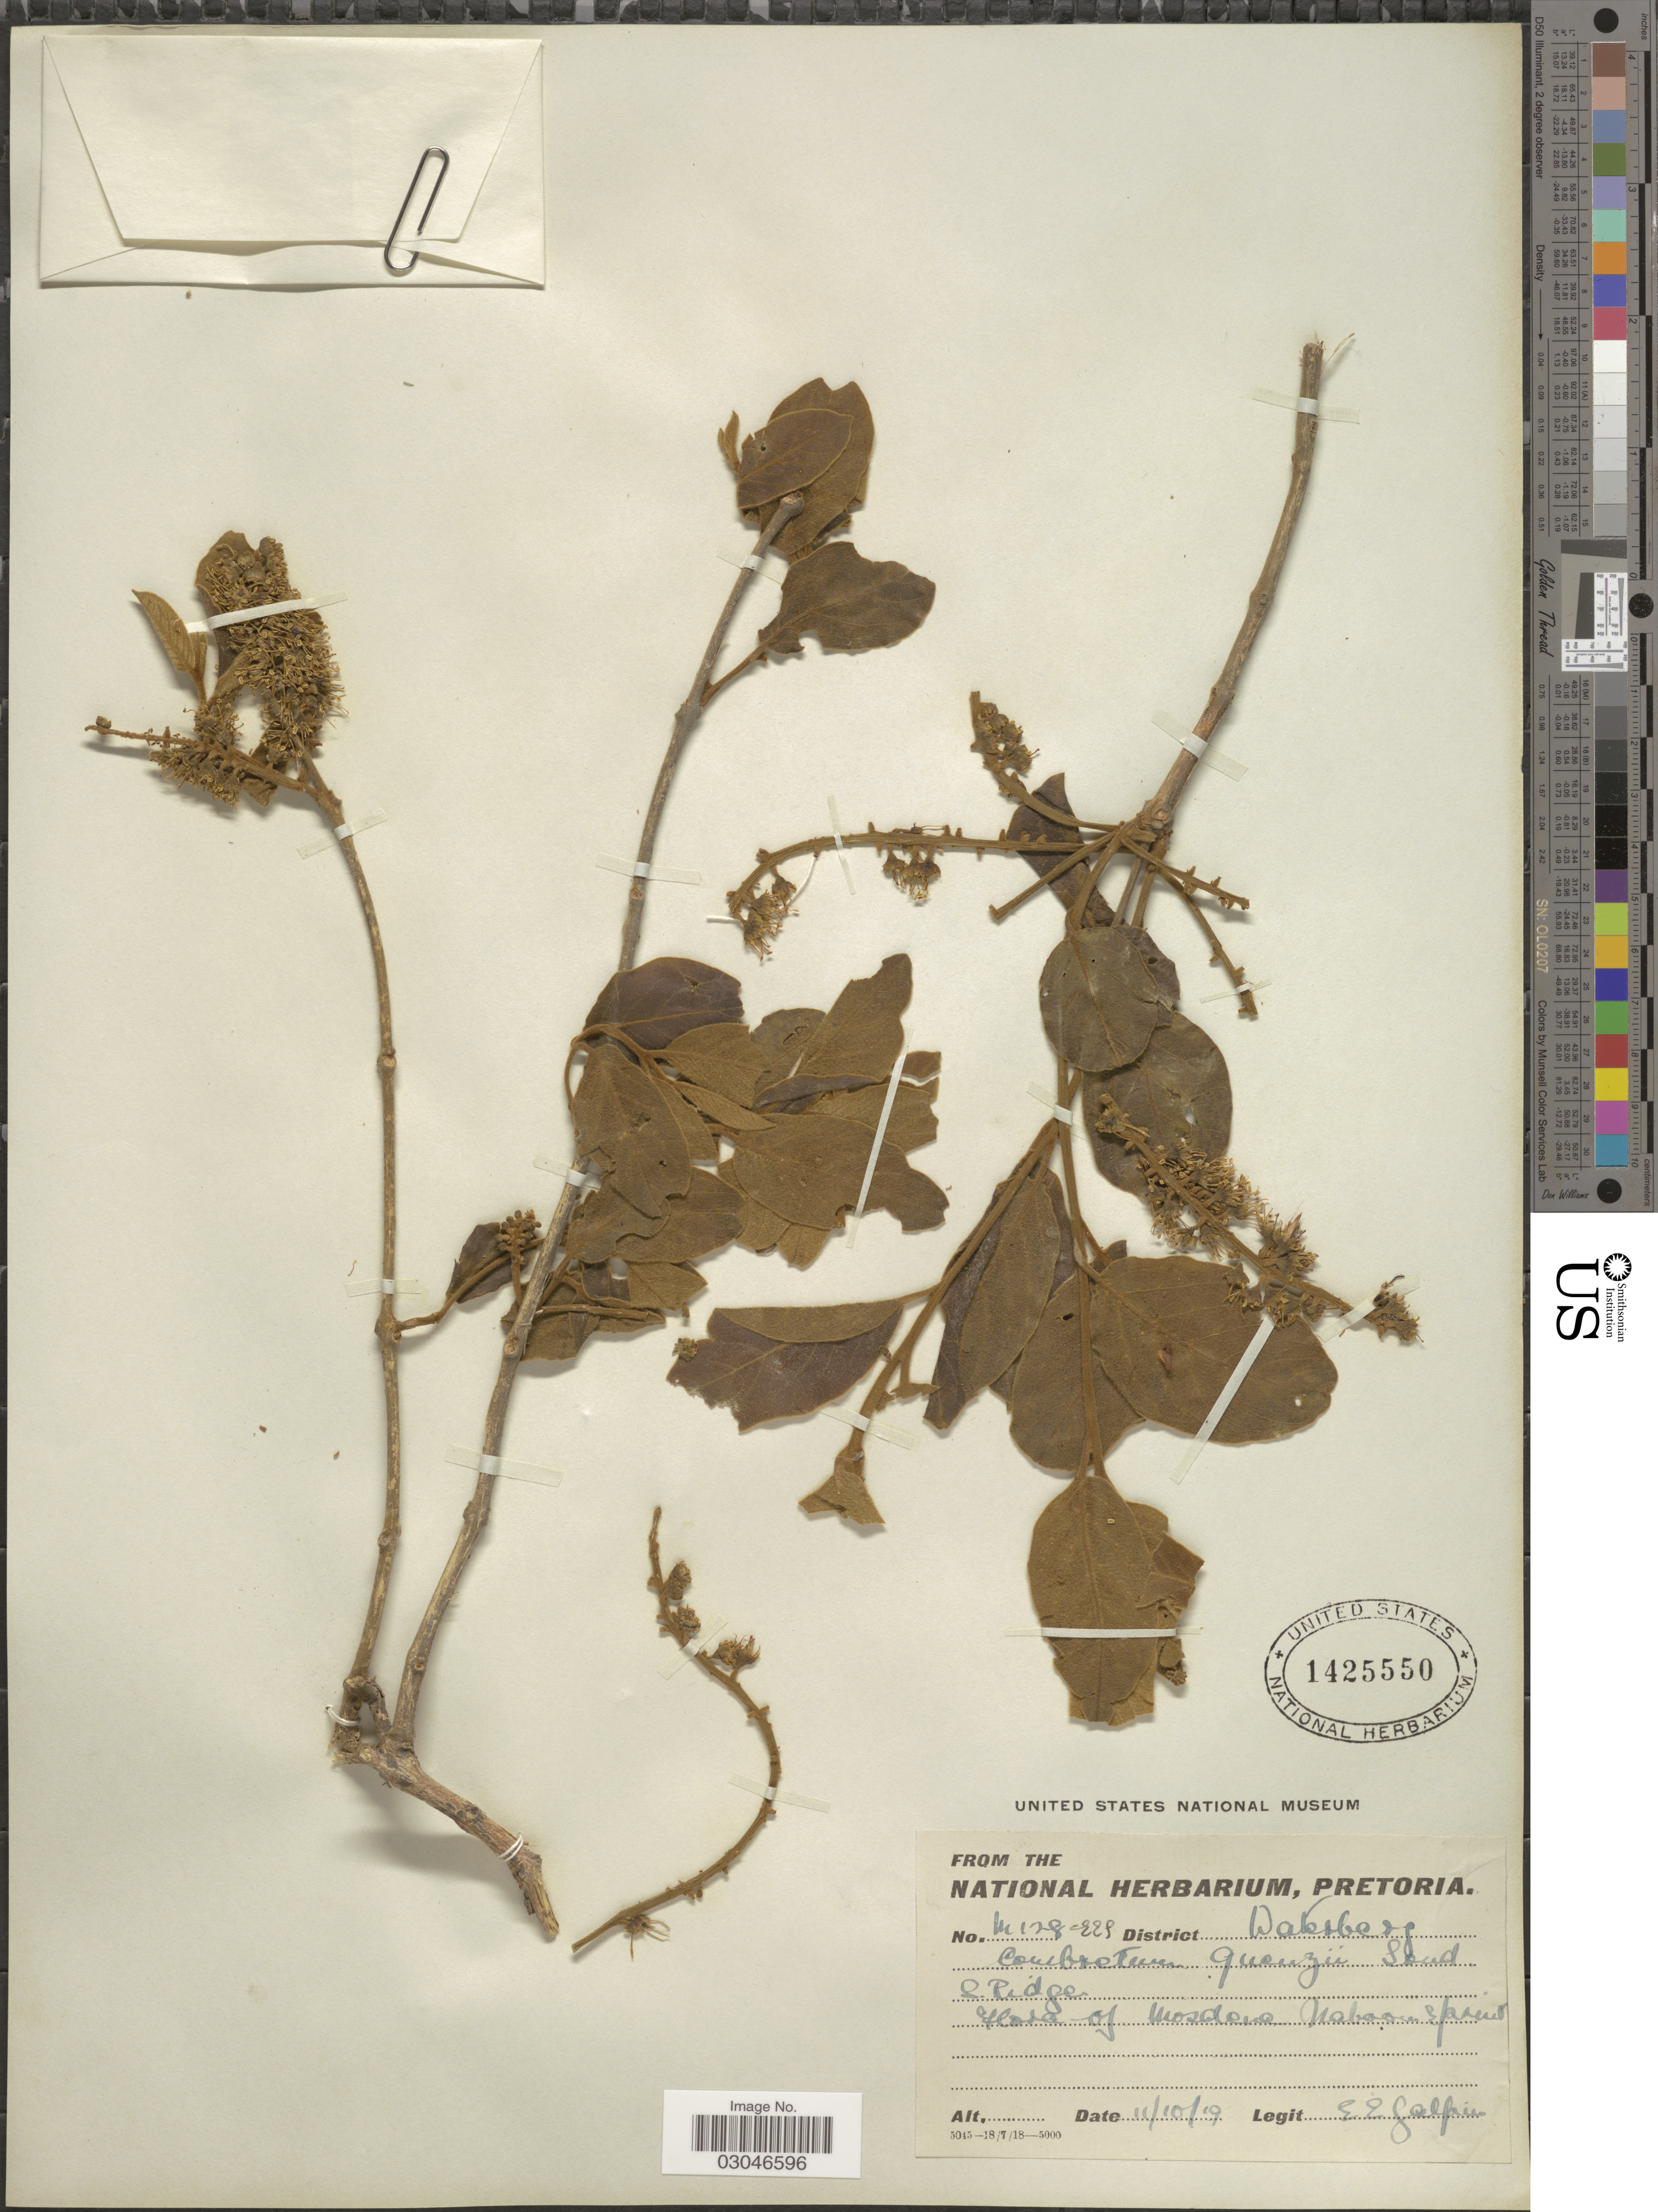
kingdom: Plantae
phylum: Tracheophyta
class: Magnoliopsida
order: Myrtales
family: Combretaceae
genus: Combretum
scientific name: Combretum gueinzii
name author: Sond.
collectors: E. Galpin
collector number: M128-225*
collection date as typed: Transcribed d/m/y: 11/10/19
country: South Africa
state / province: Limpopo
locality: District Dalsberg. Mosdena Naboomspruit.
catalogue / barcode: US 1425550